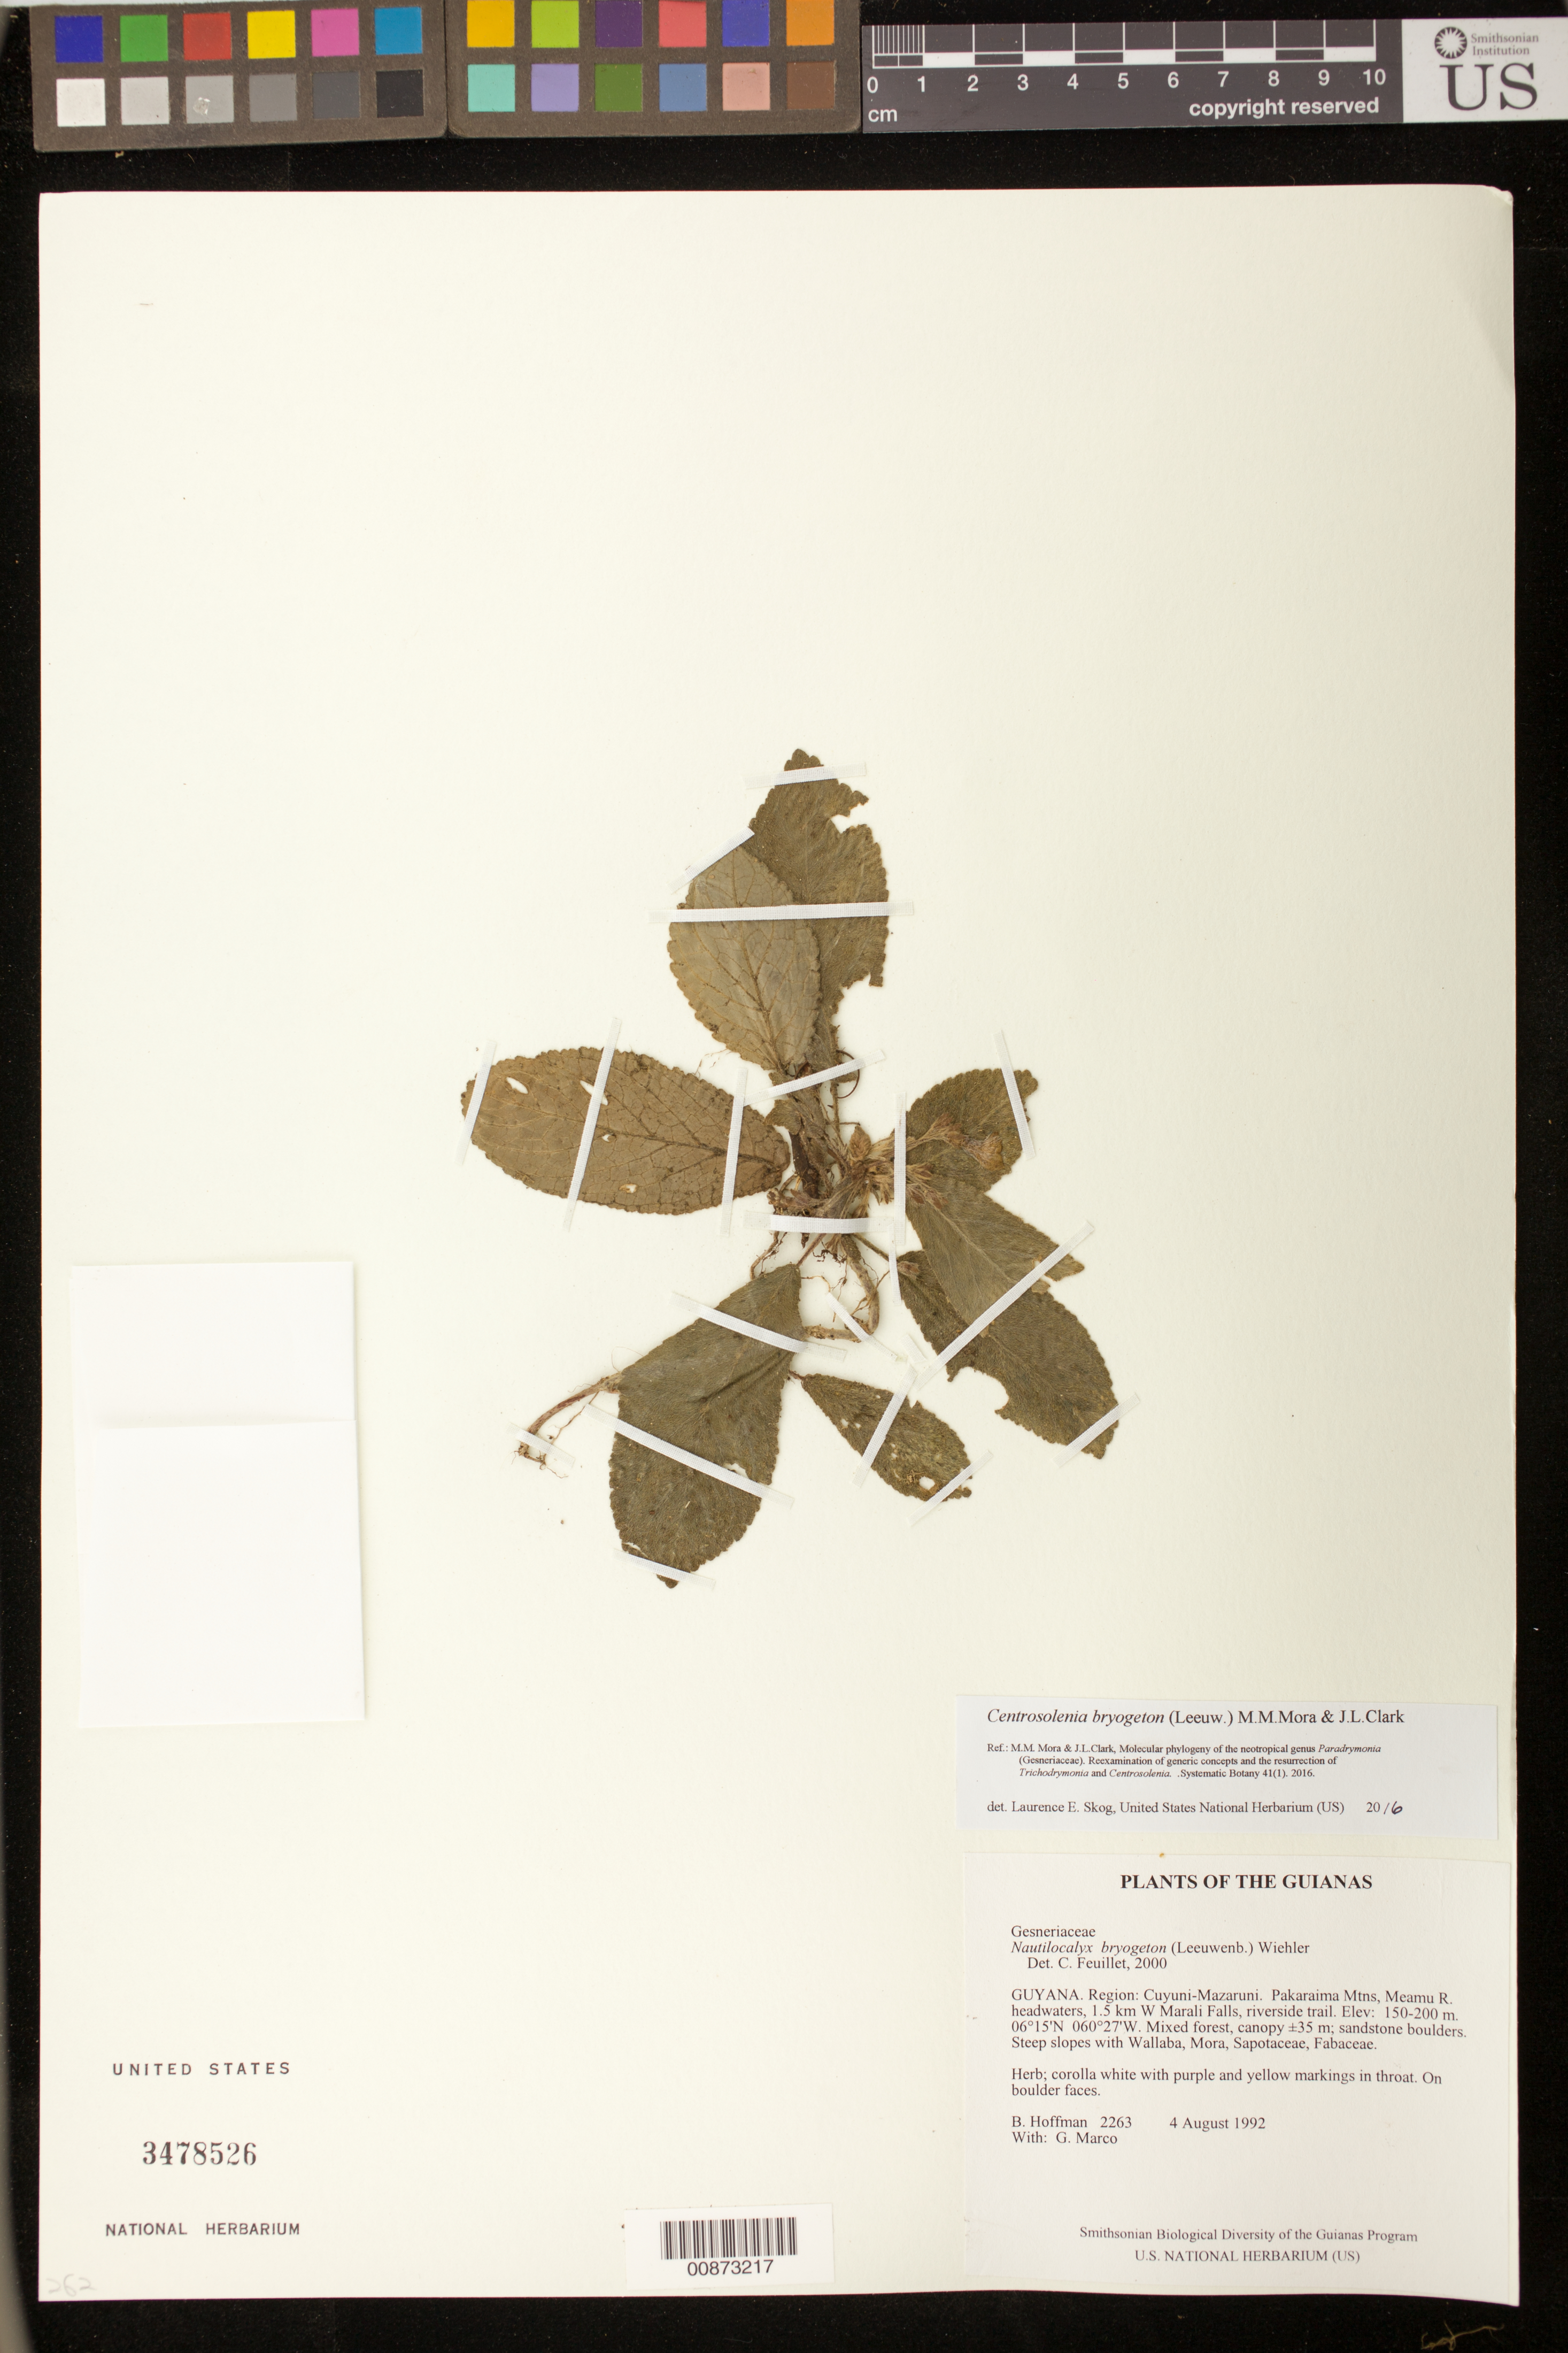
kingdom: Plantae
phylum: Tracheophyta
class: Magnoliopsida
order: Lamiales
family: Gesneriaceae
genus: Centrosolenia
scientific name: Centrosolenia bryogeton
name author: (Leeuw.) M.M. Mora & J.L. Clark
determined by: Skog, Laurence E.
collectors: B. Hoffman & G. Marco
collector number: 2263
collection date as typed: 4 August 1992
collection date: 1992-08-04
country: Guyana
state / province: Cuyuni-Mazaruni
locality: Pakaraima Mountains, Meamu River headwaters, 1.5 km W of Marali Falls, riverside trail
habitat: Mixed forest, canopy ±35 m; sandstone boulders. Steep slopes with Wallaba, Mora, Sapotaceae, Fabaceae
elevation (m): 150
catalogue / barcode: US 3478526